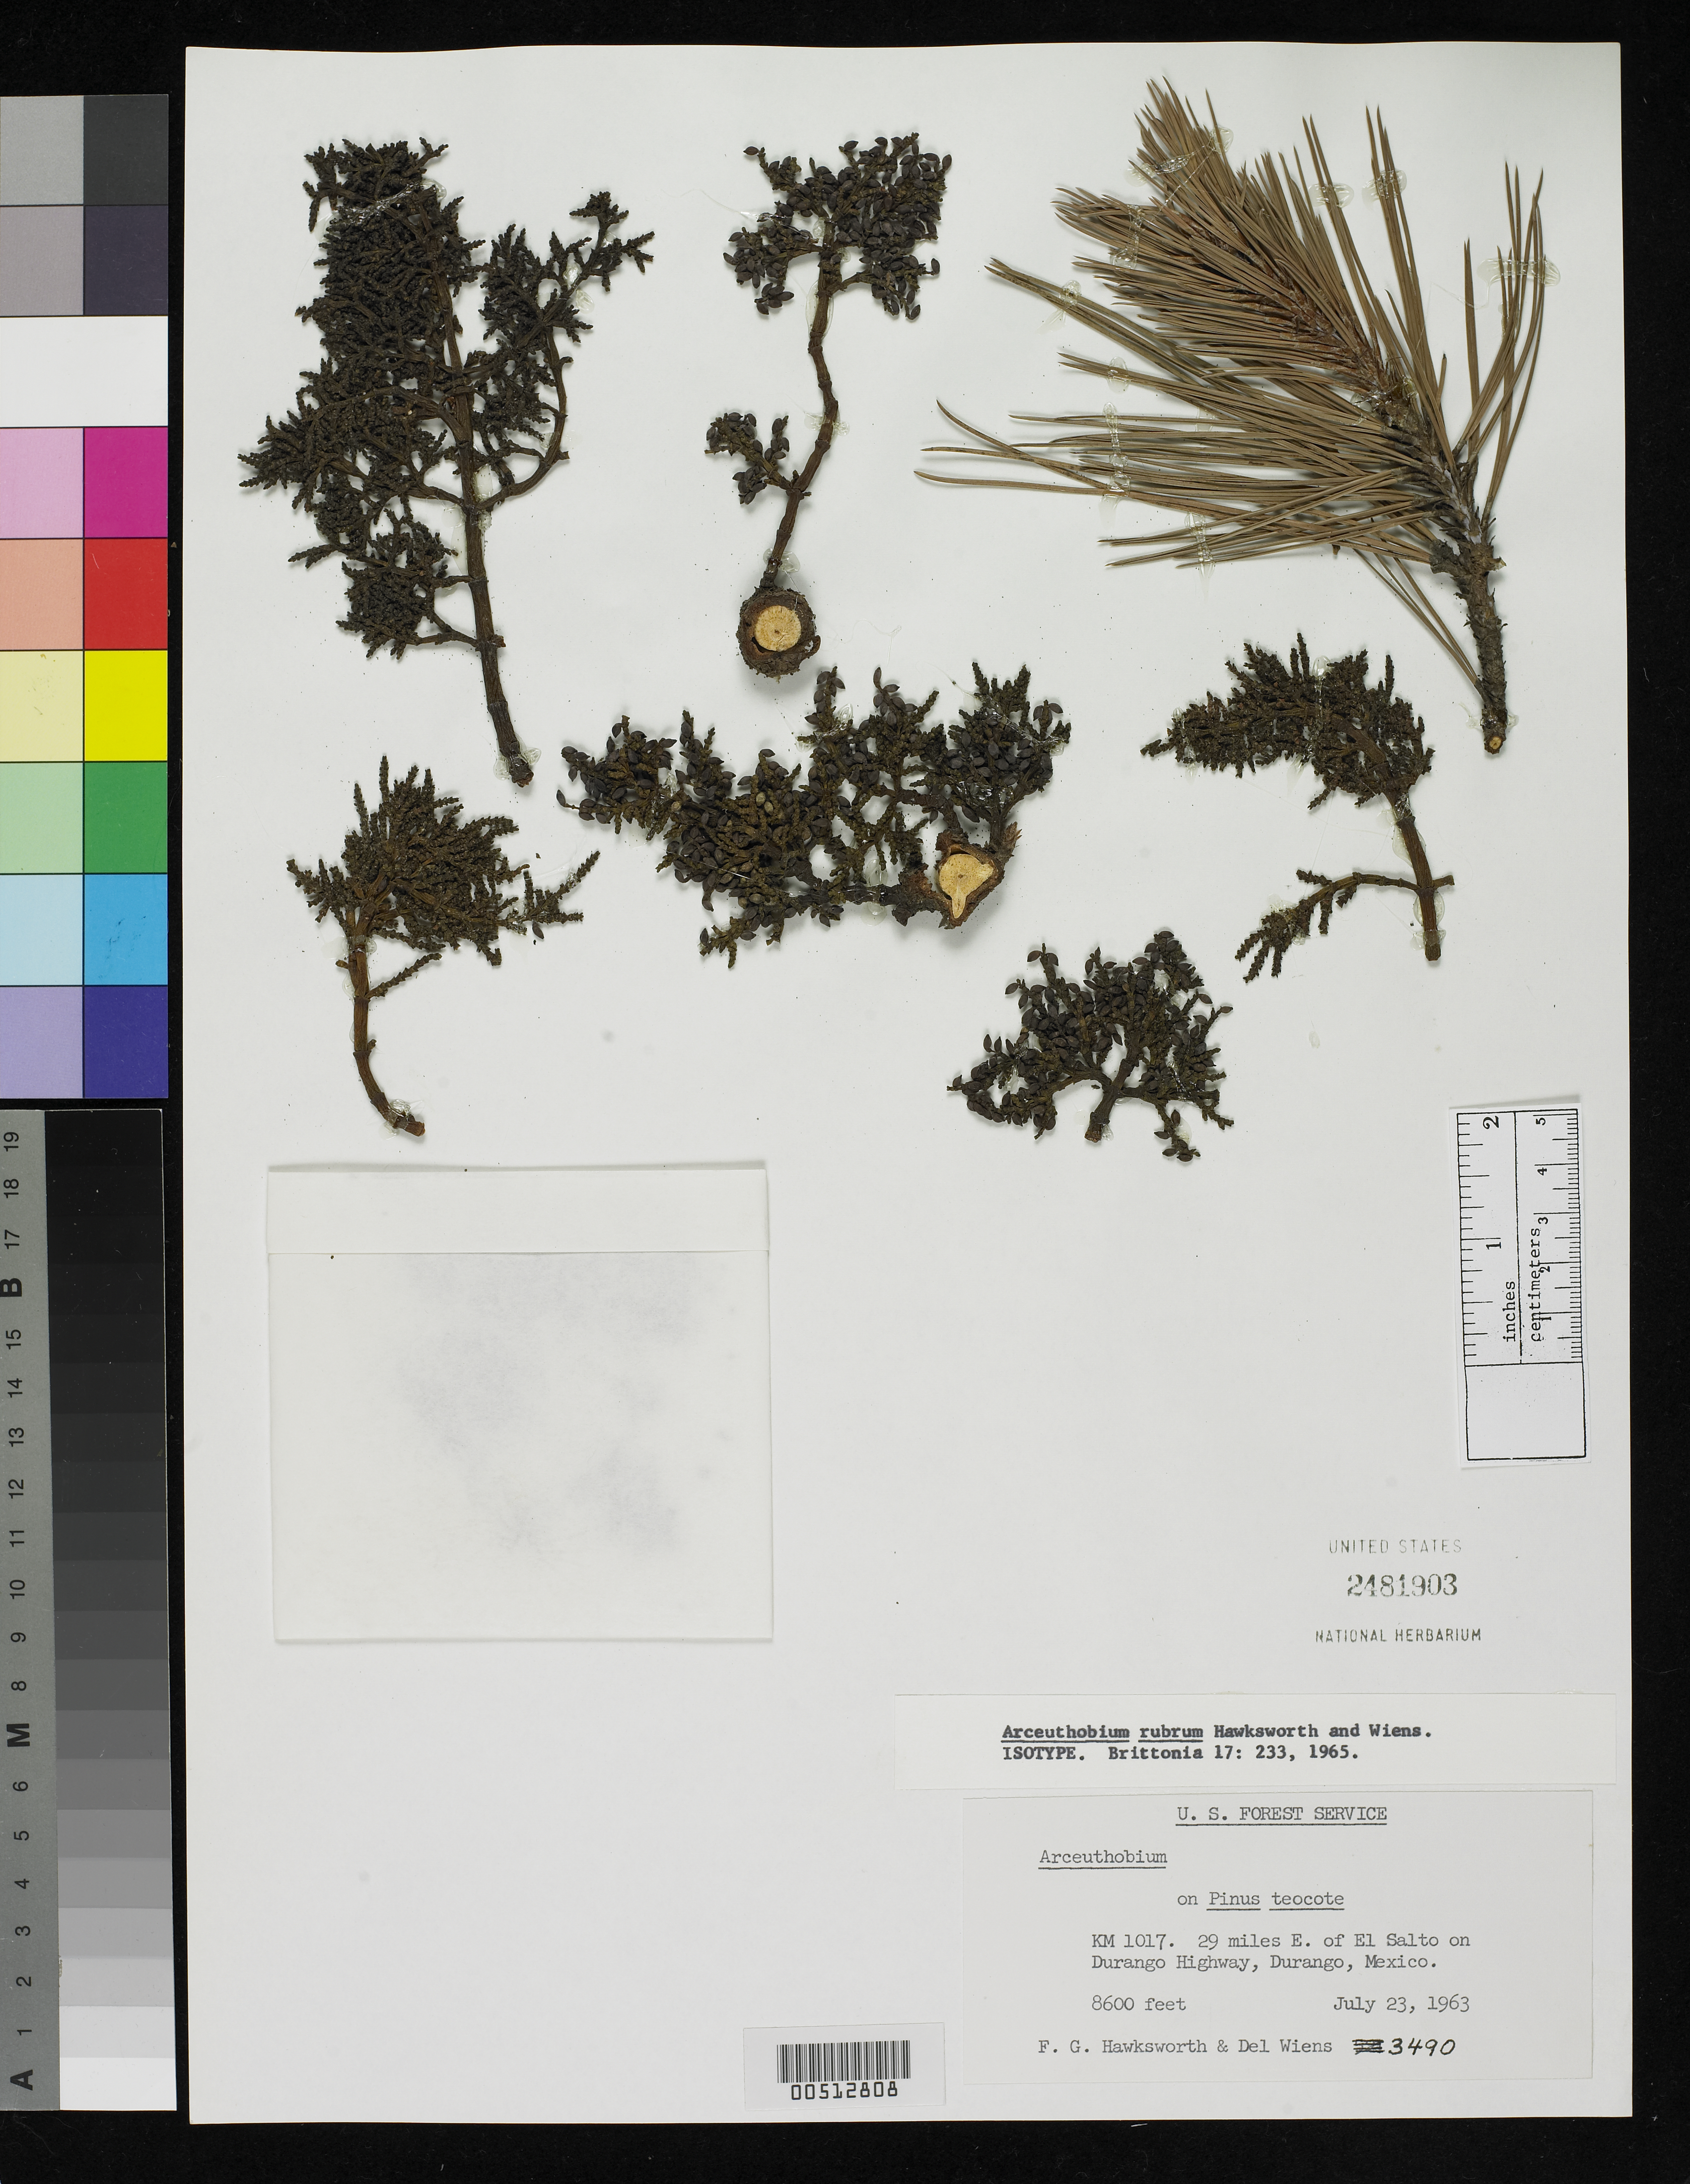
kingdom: Plantae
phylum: Tracheophyta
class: Magnoliopsida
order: Santalales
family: Viscaceae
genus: Arceuthobium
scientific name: Arceuthobium rubrum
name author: Hawksw. & Wiens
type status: Isotype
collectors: F. G. Hawksworth & D. Wiens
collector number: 3490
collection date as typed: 23 Jul 1963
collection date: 1963-07-23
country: Mexico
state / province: Durango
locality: Km 1017, 29 1017, mi E of El Salto on Durango highway.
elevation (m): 2621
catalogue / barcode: US 2481903